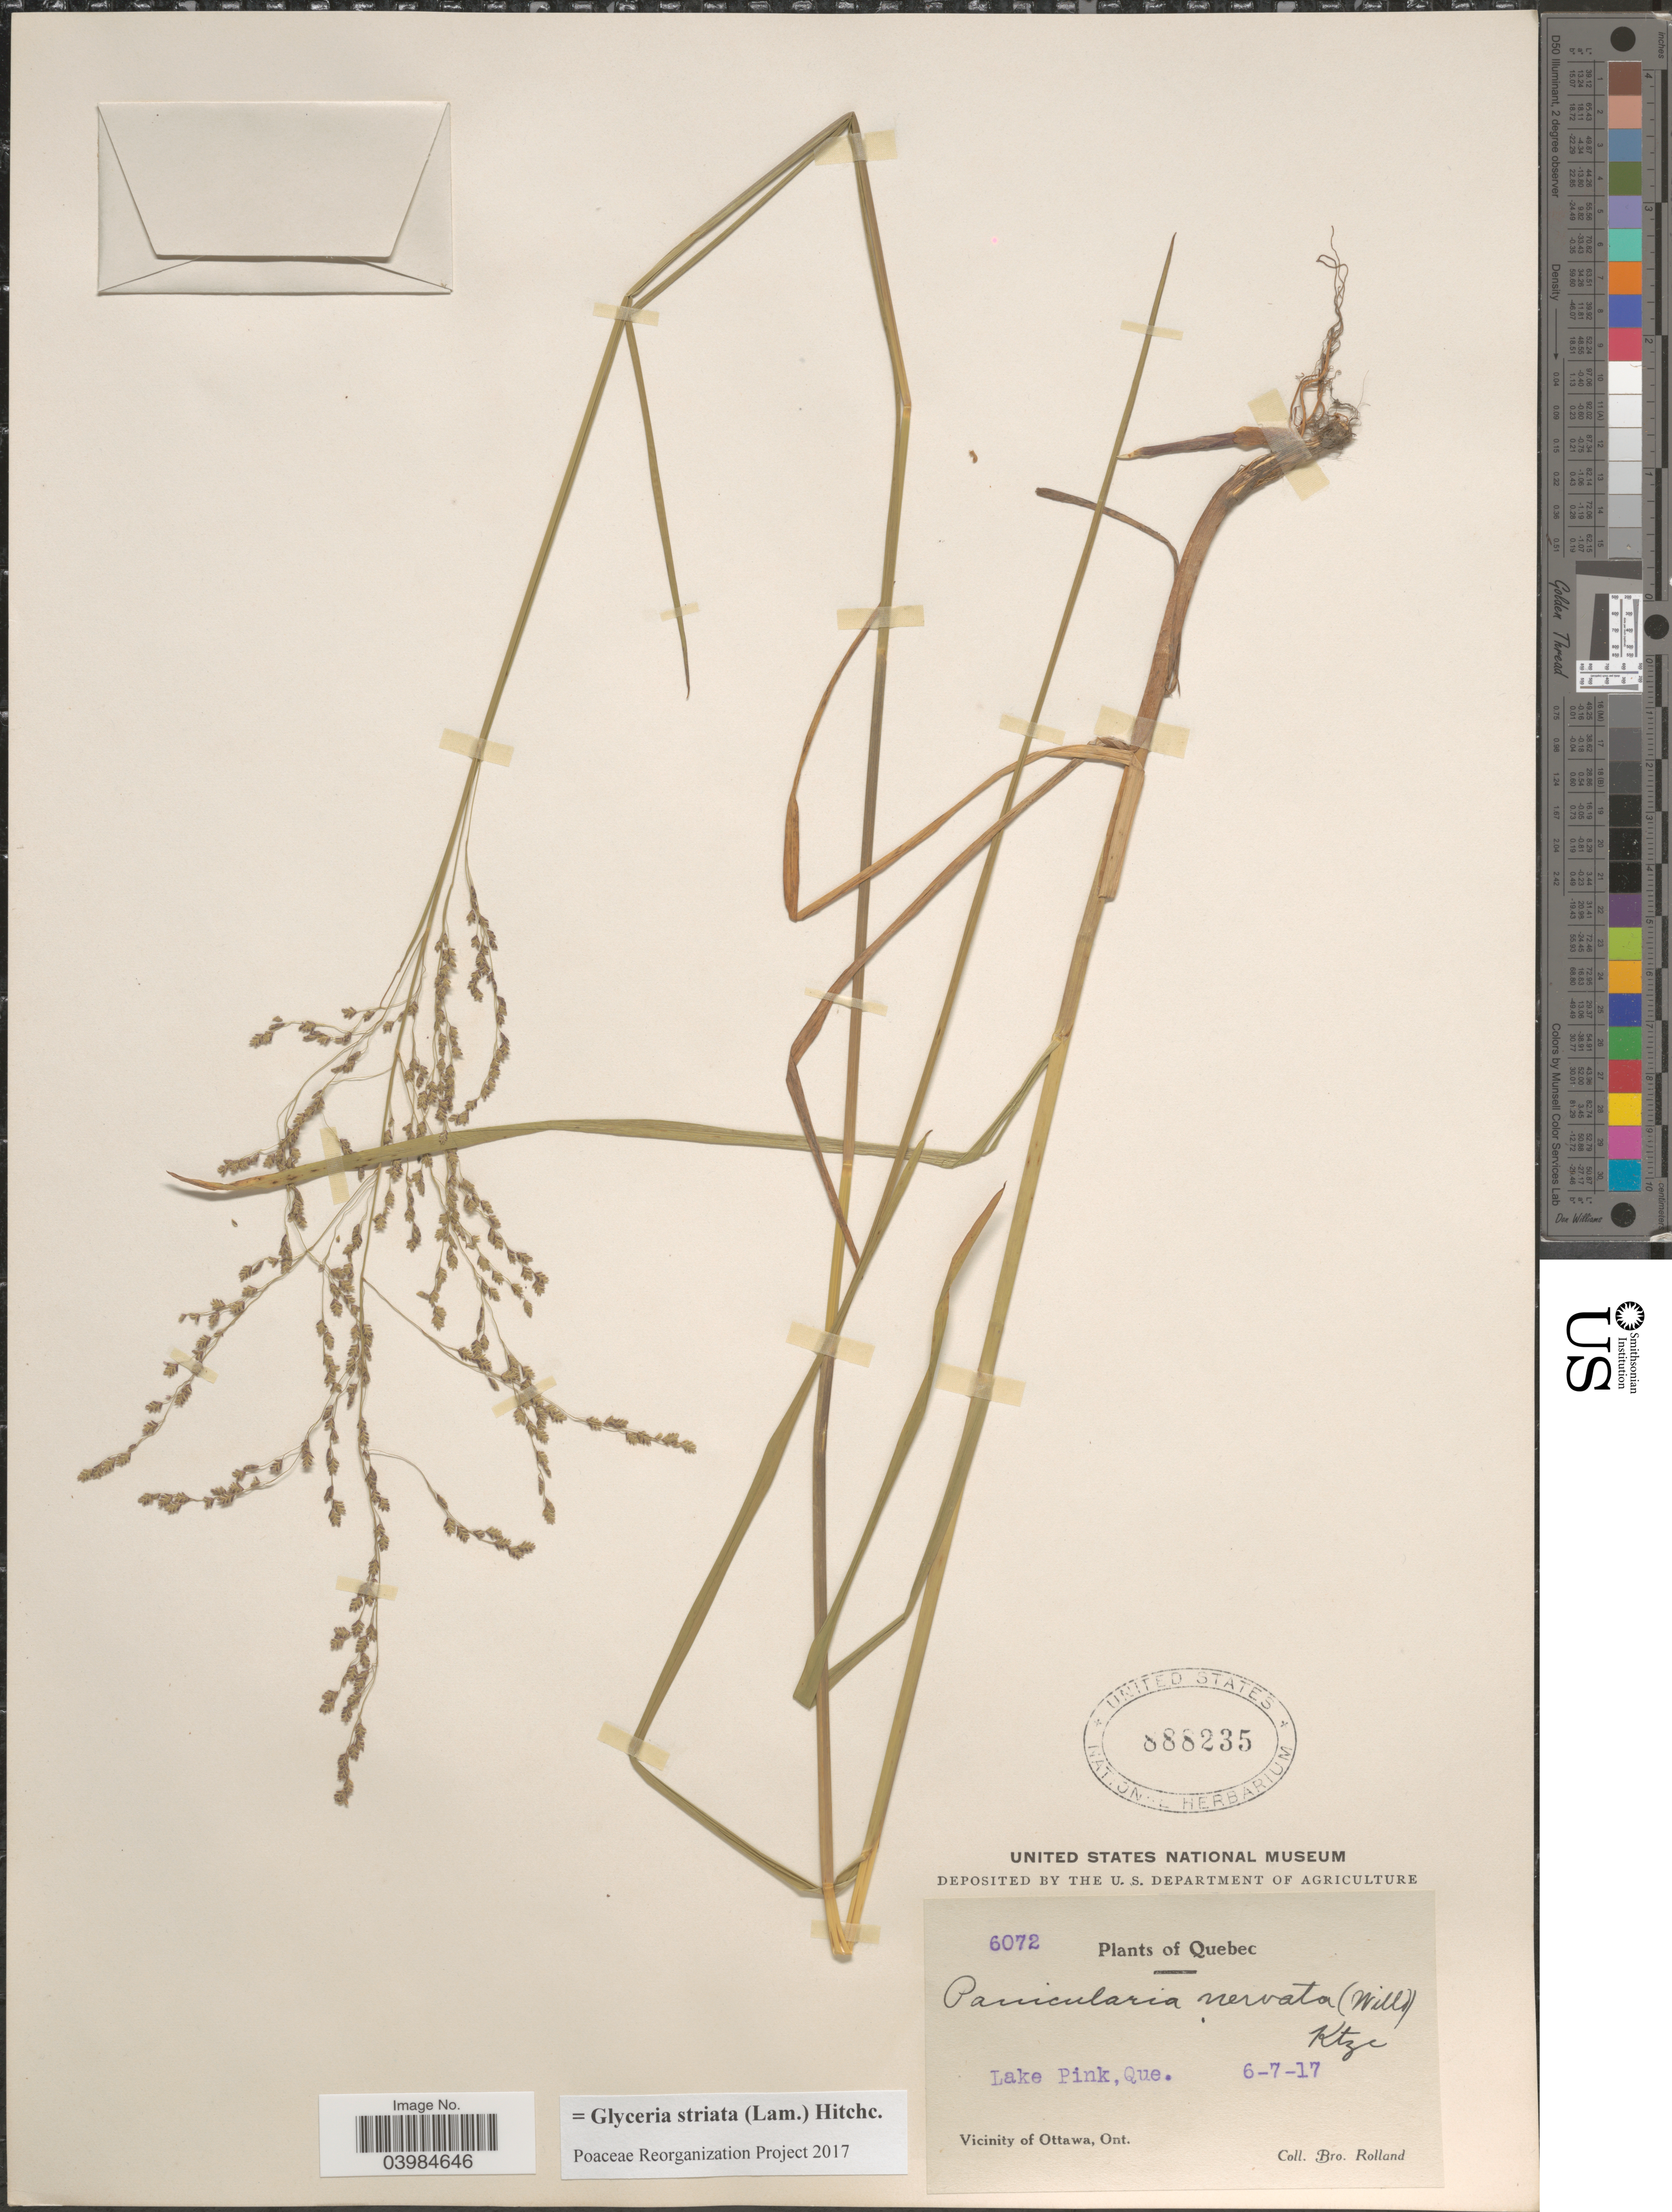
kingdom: Plantae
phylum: Tracheophyta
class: Liliopsida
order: Poales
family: Poaceae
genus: Glyceria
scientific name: Glyceria striata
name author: (Lam.) Hitchc.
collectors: B. Rolland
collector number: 6072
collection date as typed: Transcribed d/m/y: 6/7/17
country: Canada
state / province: Ontario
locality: Lake Pink. Vicinity of Ottawa, Ont.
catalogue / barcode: US 888235